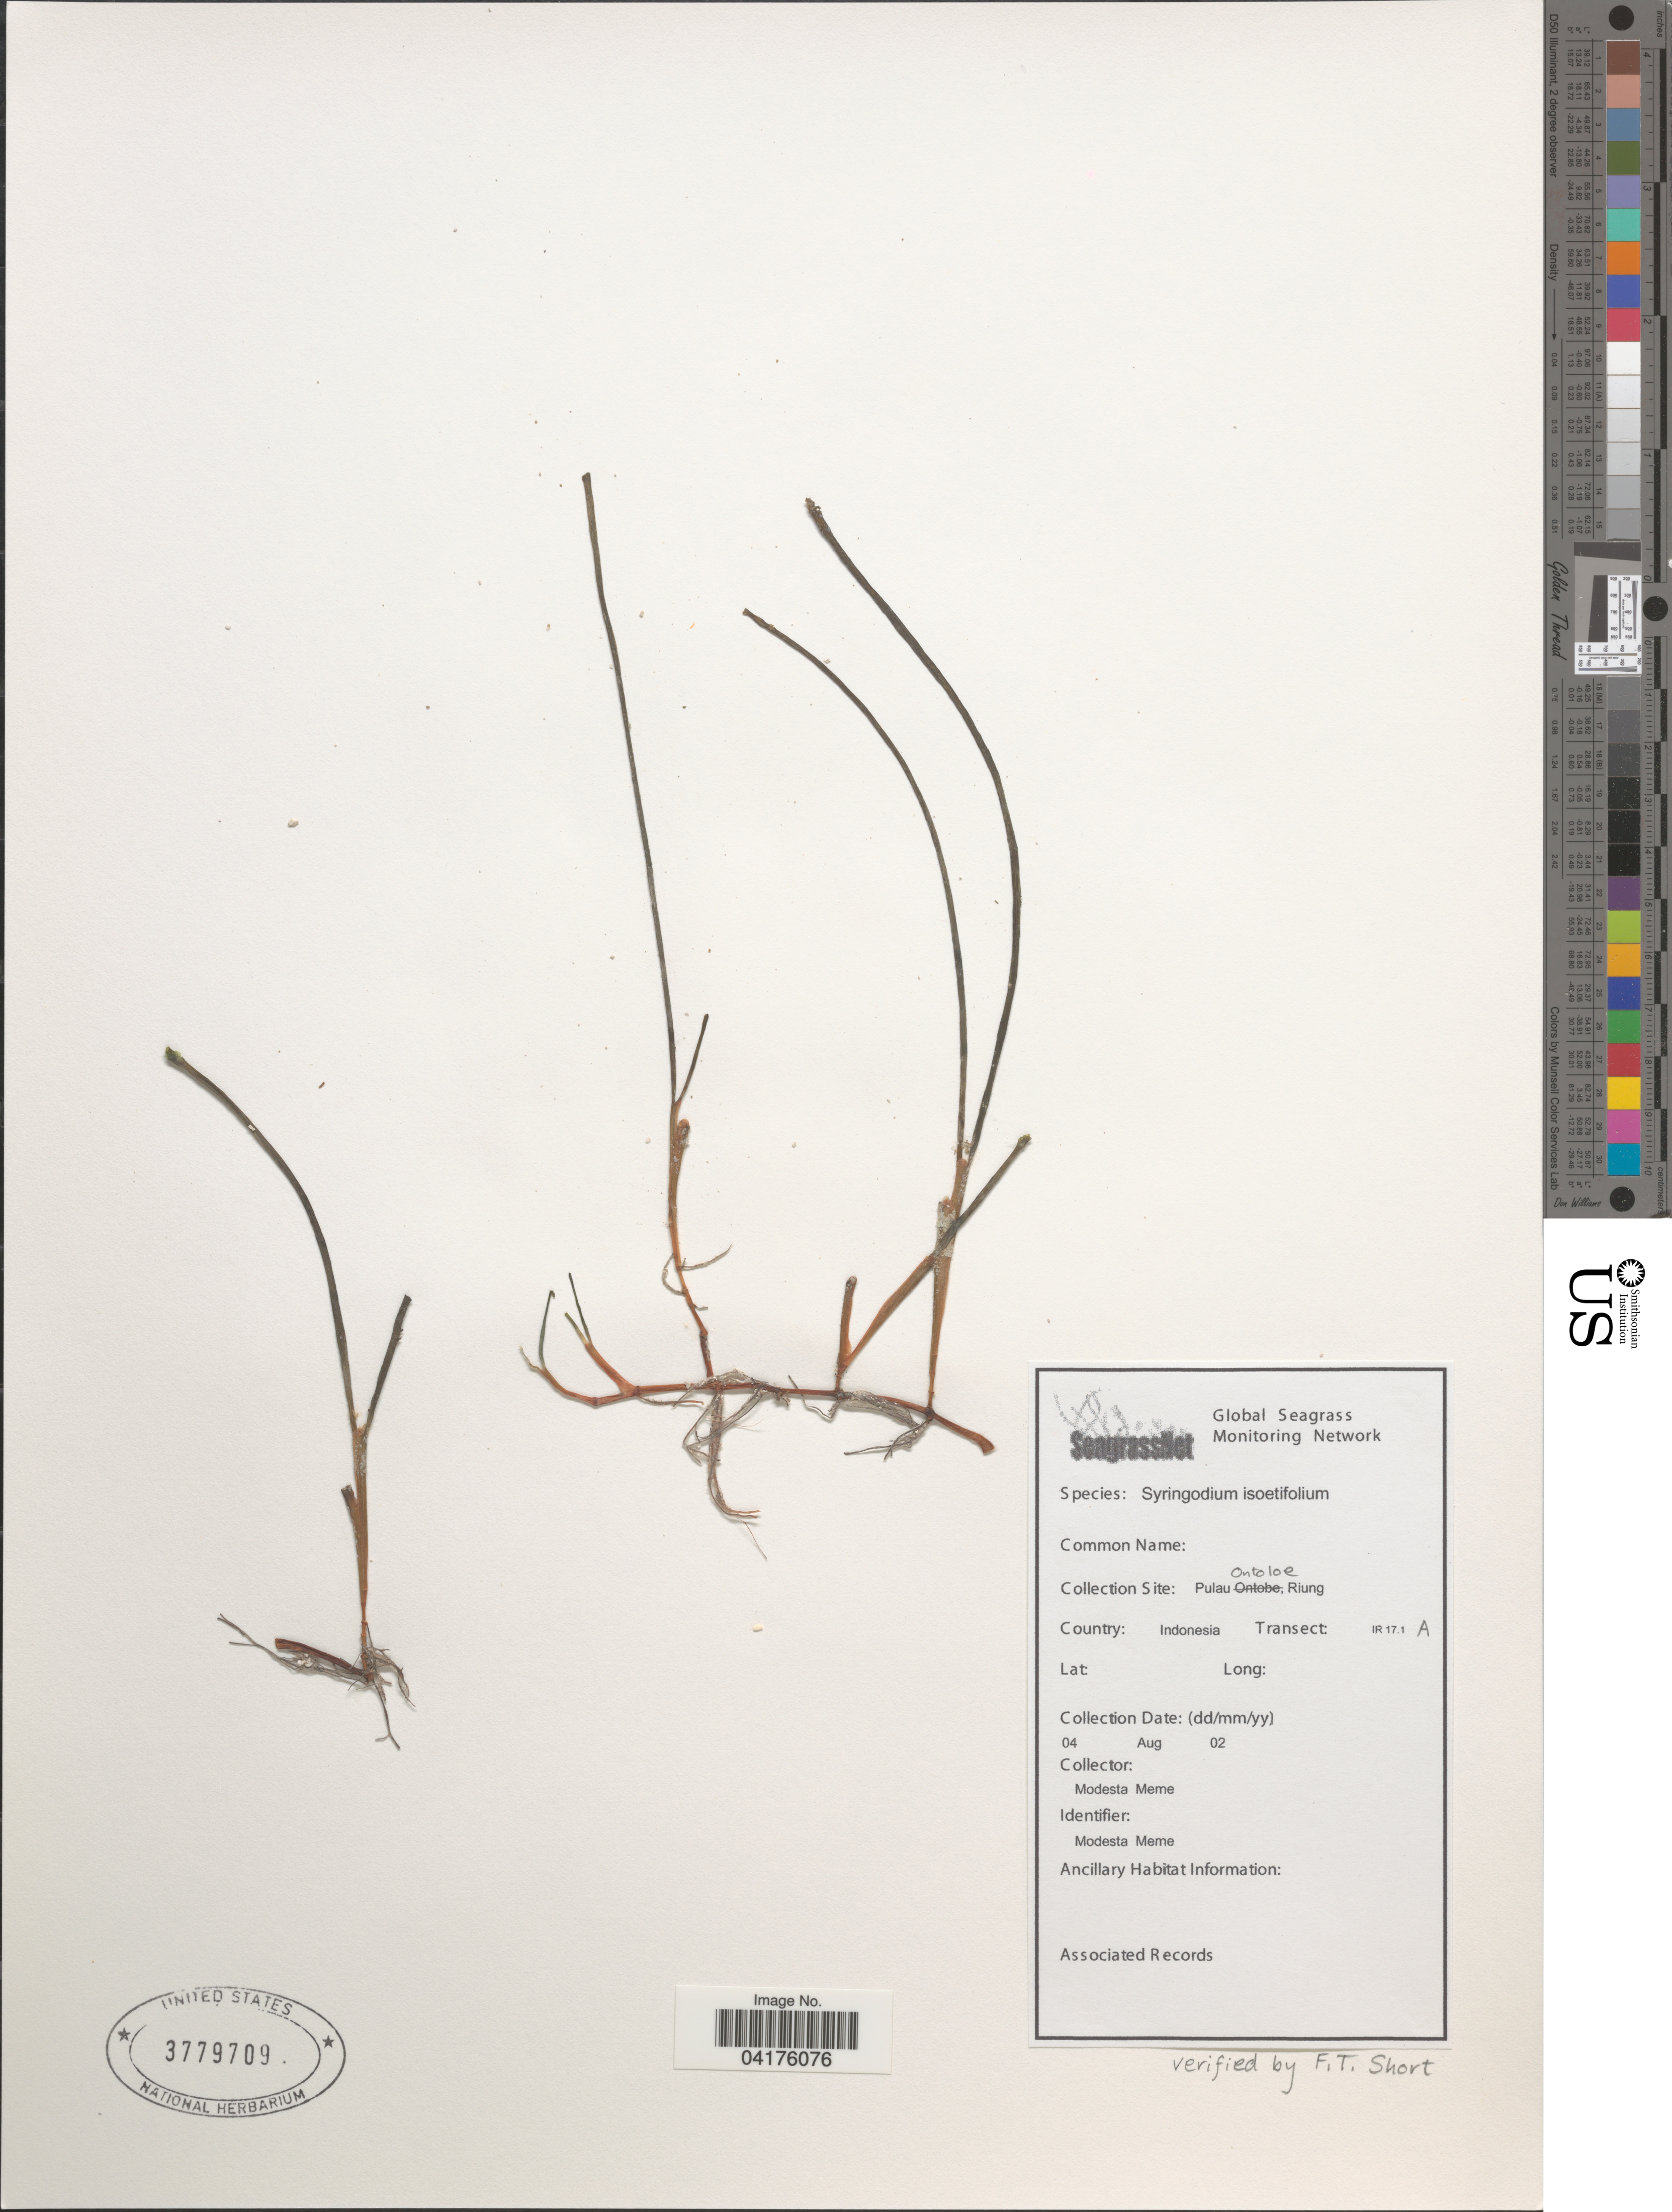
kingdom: Plantae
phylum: Tracheophyta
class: Liliopsida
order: Alismatales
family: Cymodoceaceae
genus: Syringodium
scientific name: Syringodium isoetifolium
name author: (Asch.) Dandy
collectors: M. Meme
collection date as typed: Transcribed d/m/y: 4/8/2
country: Indonesia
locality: Pulau Ontoloe, Riung. Transect: IR 17.1A.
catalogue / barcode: US 3779709